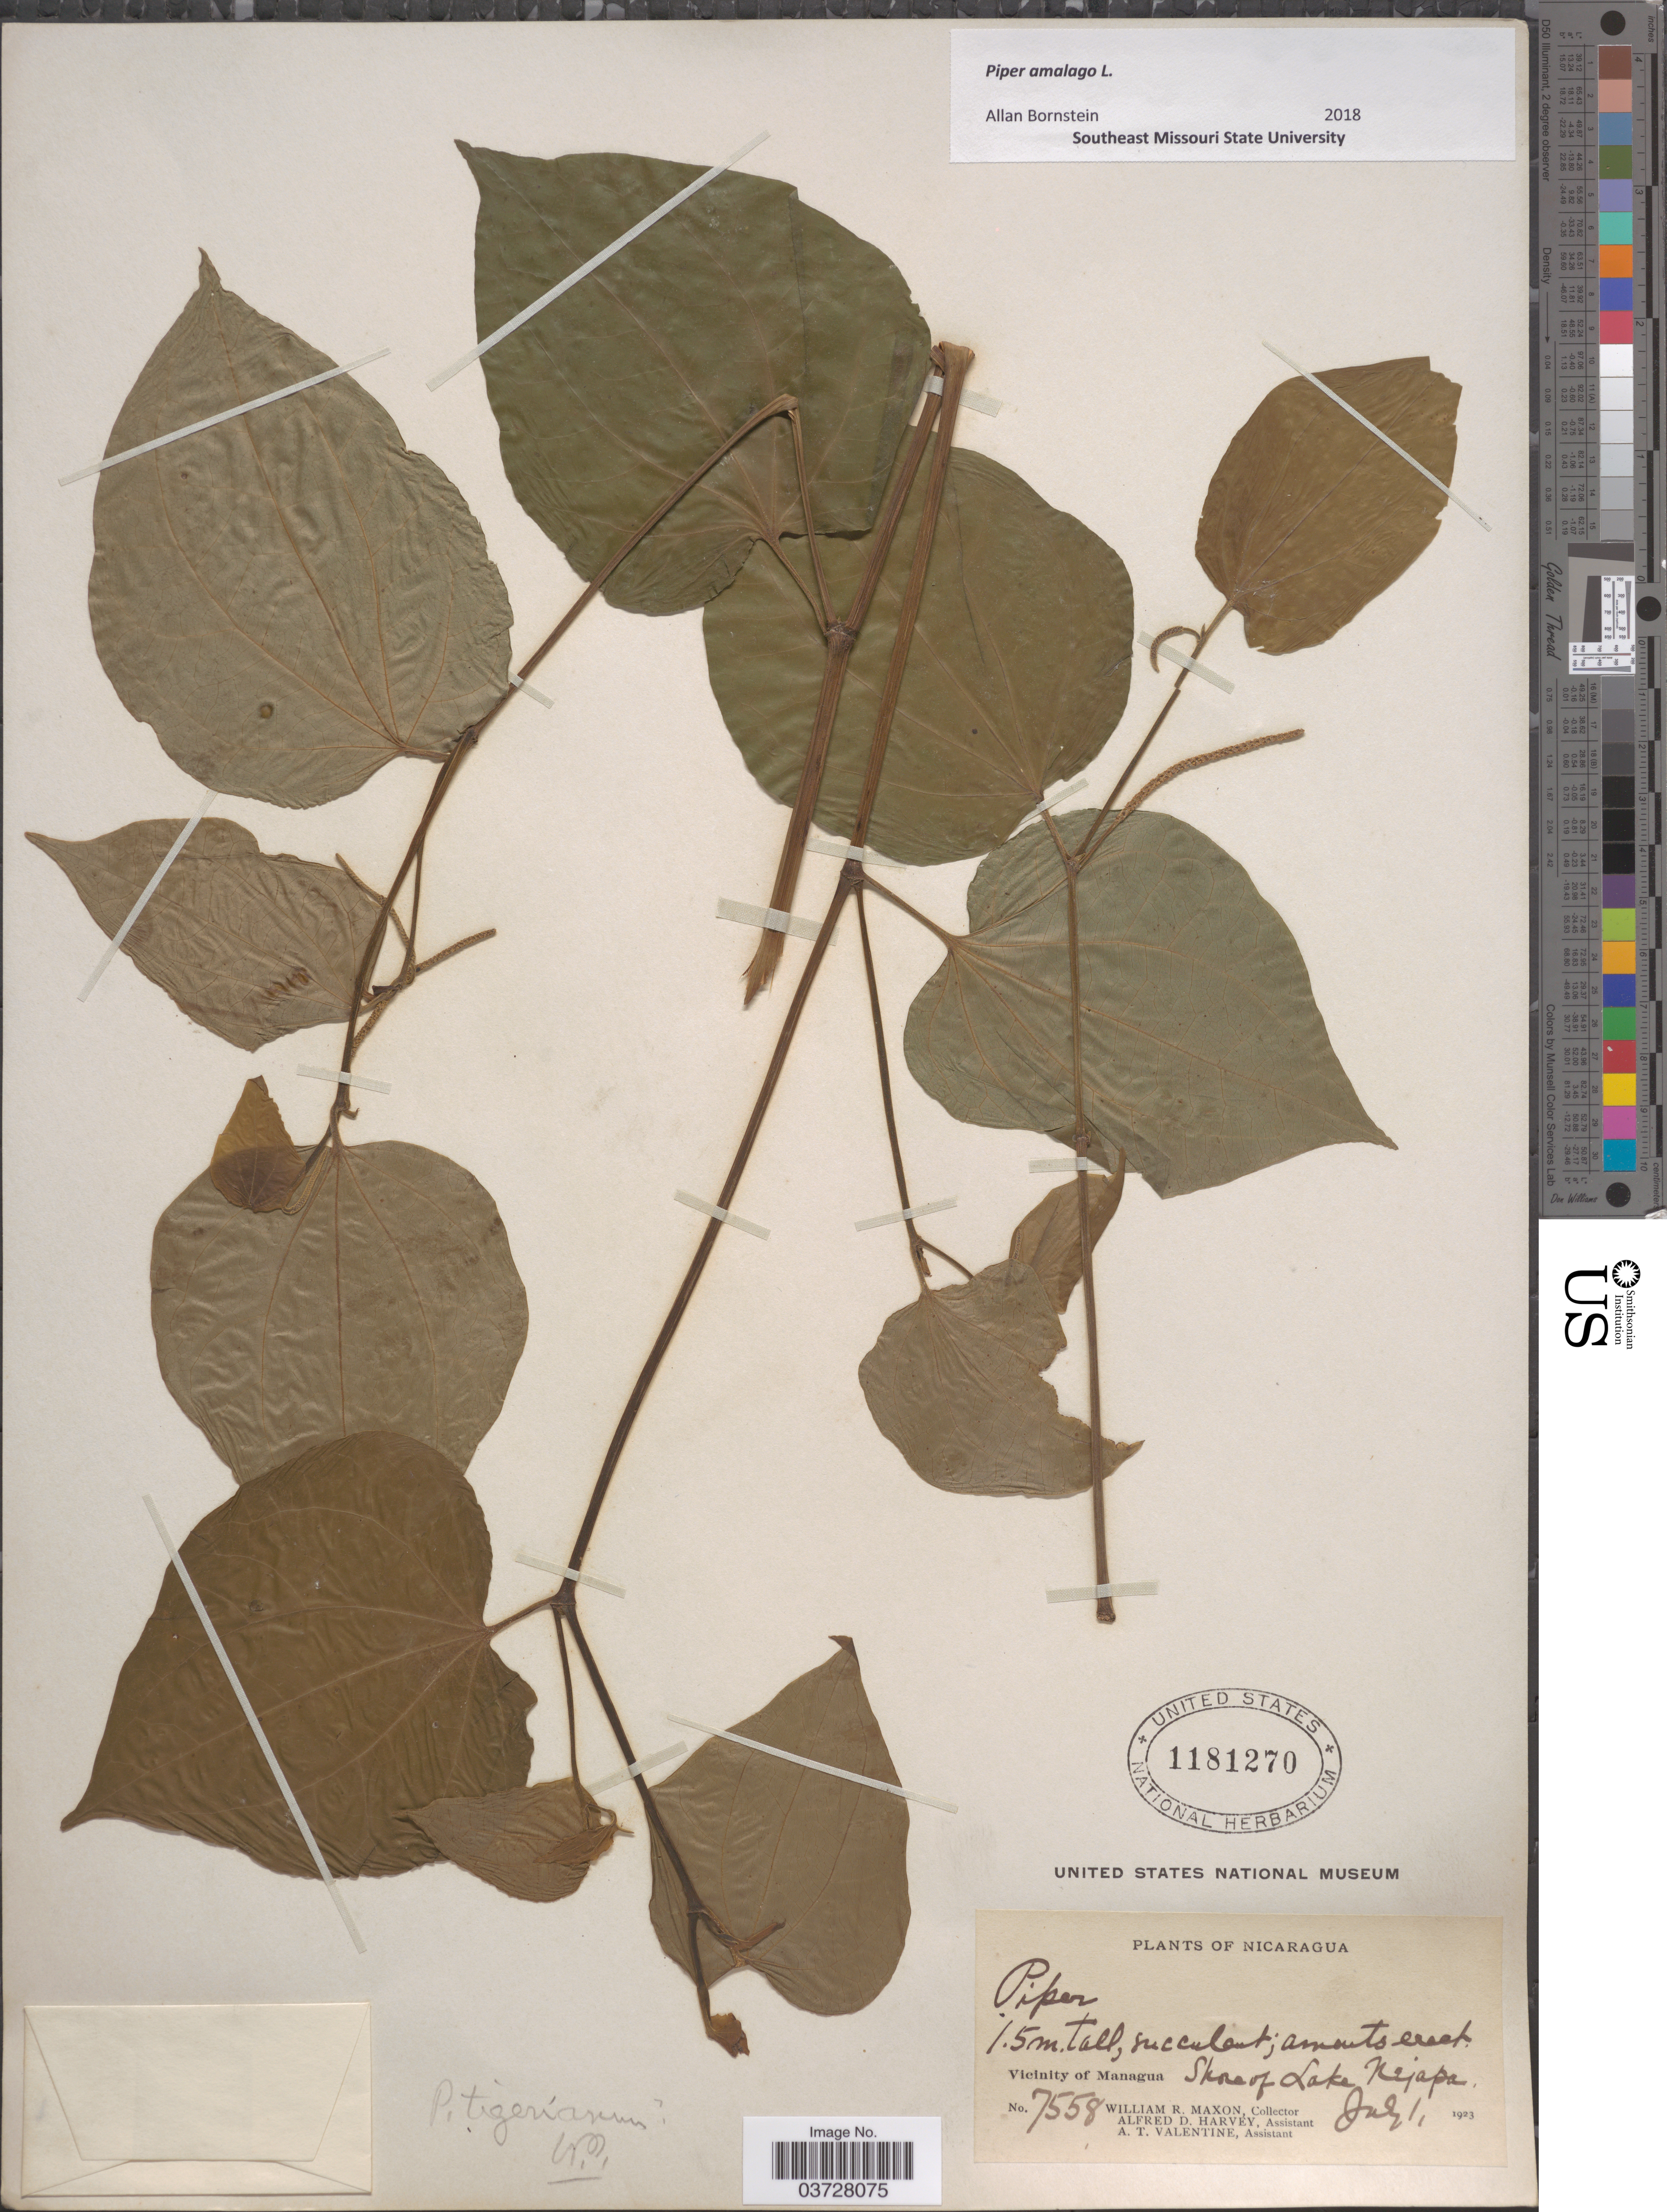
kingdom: Plantae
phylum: Tracheophyta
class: Magnoliopsida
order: Piperales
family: Piperaceae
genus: Piper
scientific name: Piper amalago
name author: L.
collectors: W. R. Maxon, A. D. Harvey & A. Valentine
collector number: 7558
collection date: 1923-07-01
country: Nicaragua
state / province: Managua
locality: Vicinity of Managua. Shore of Lake Nejapa.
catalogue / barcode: US 1181270